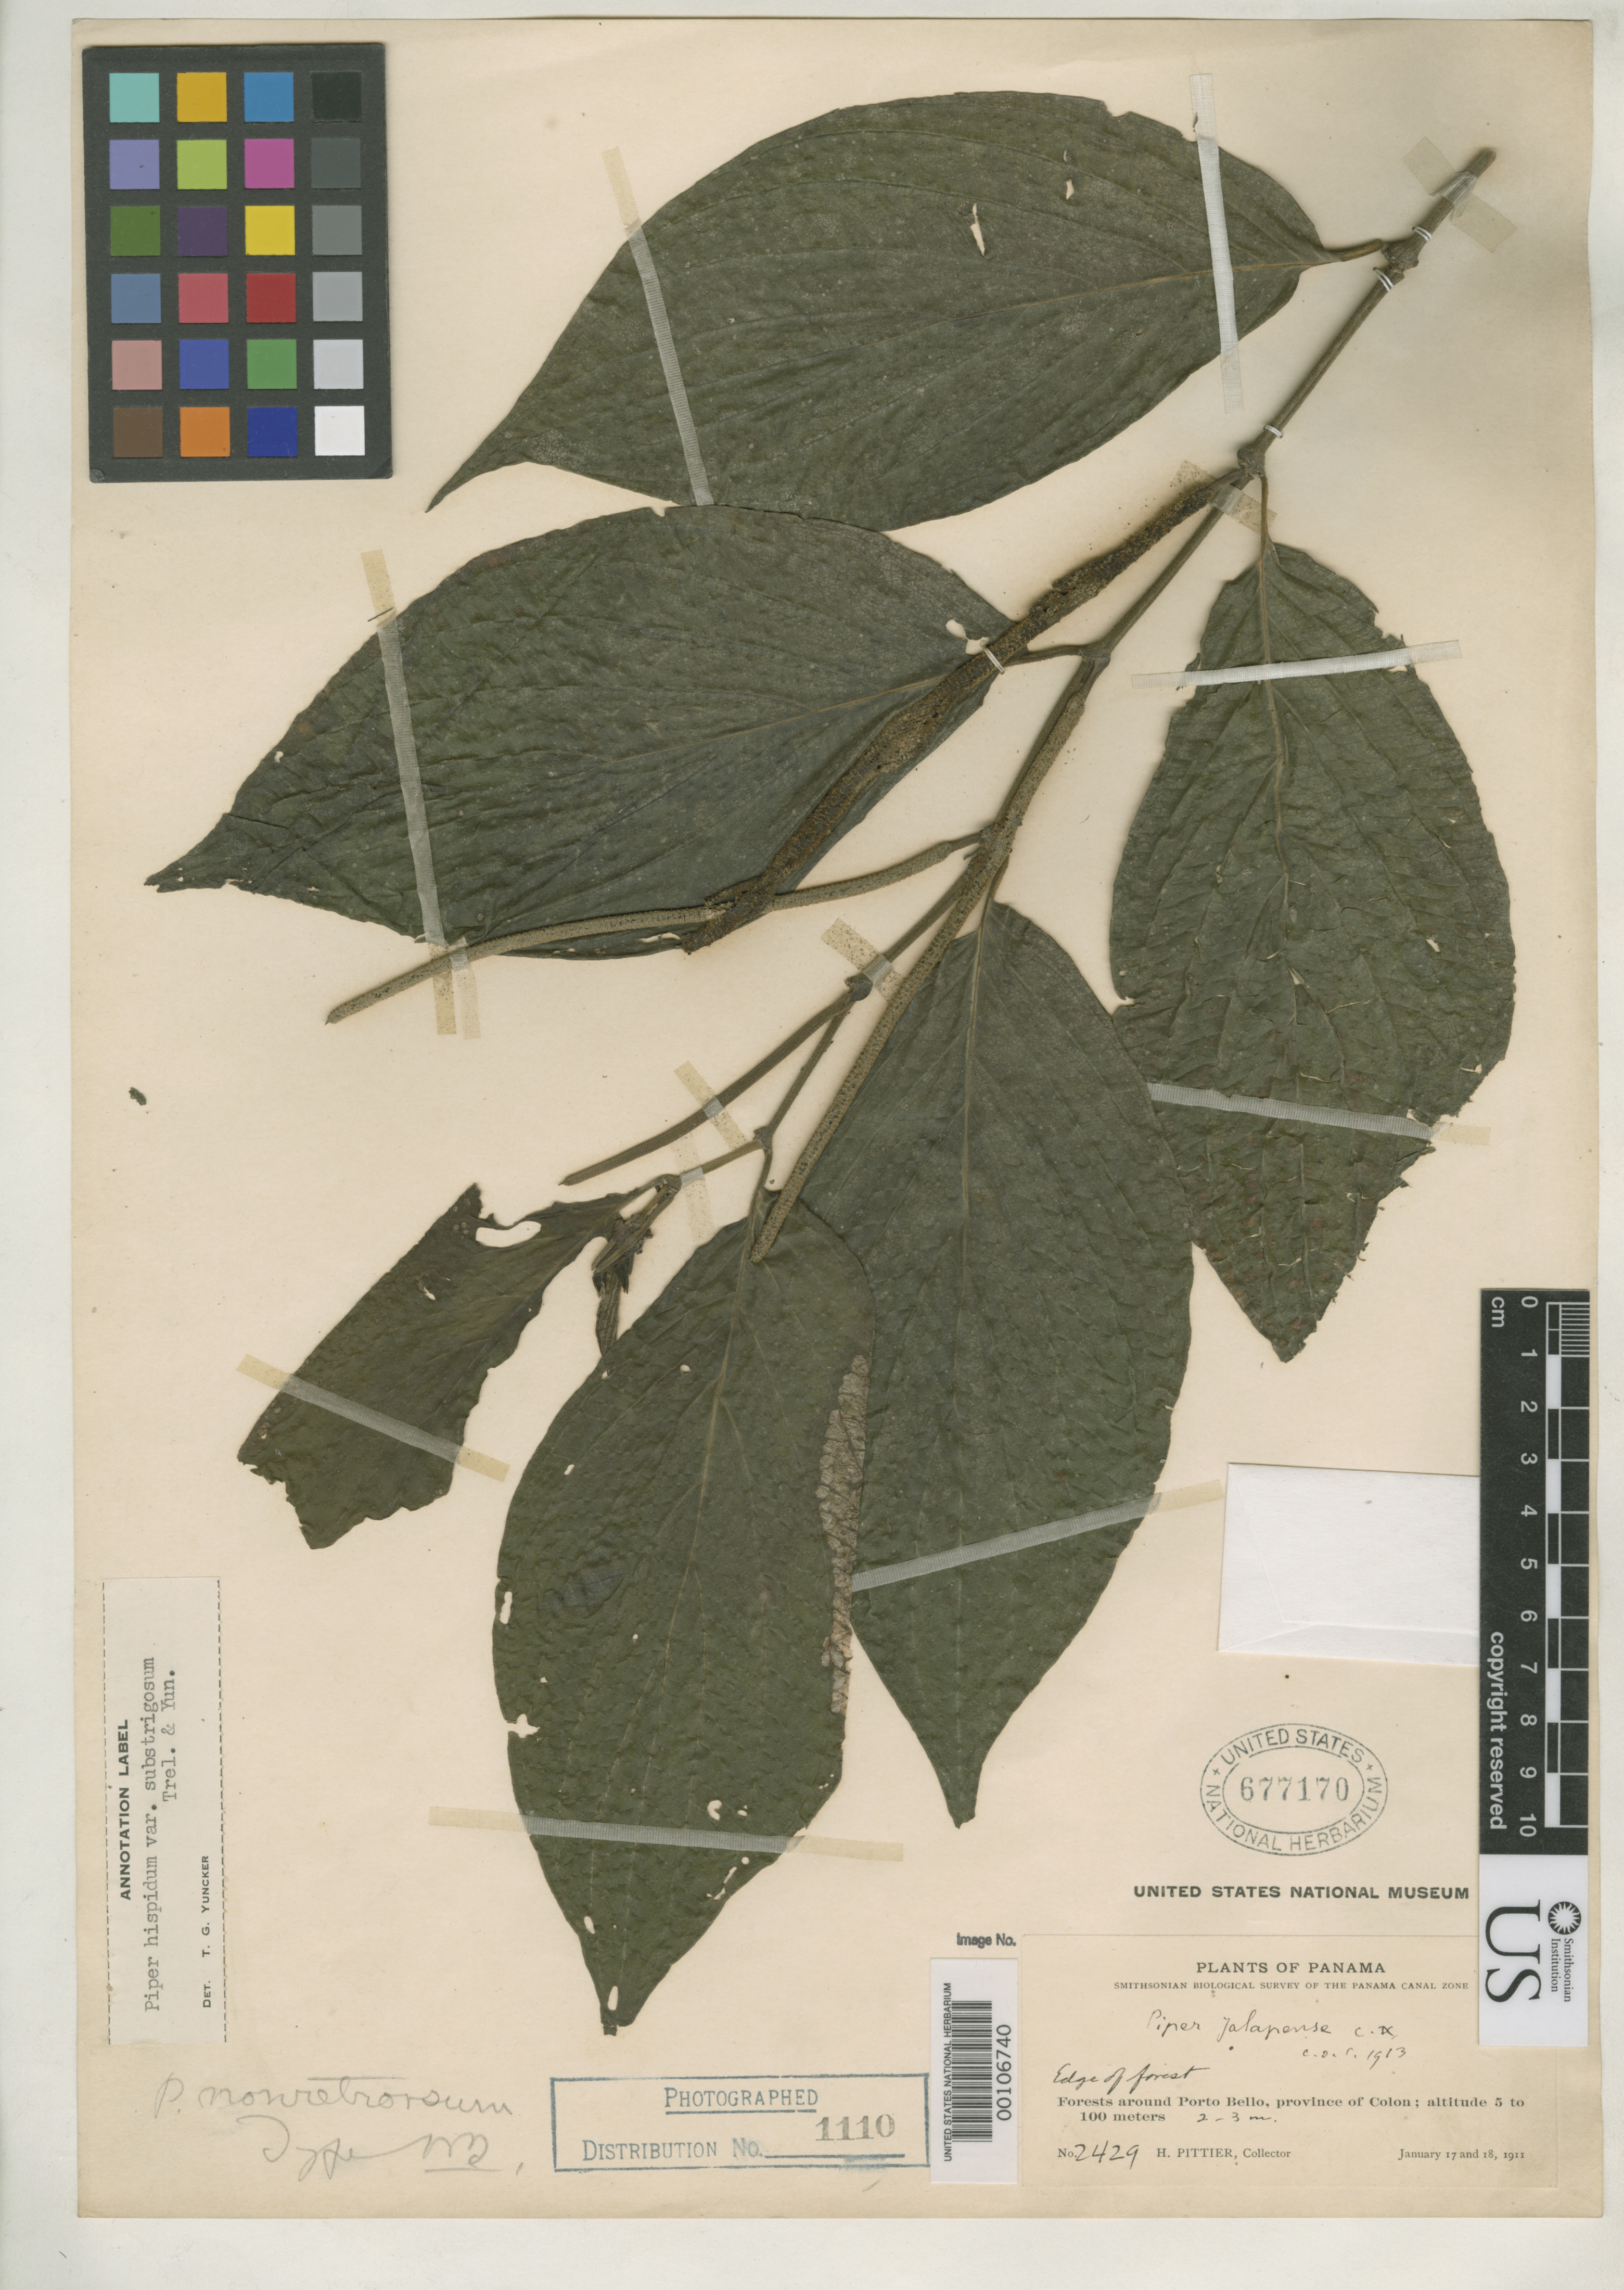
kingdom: Plantae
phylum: Tracheophyta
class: Magnoliopsida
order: Piperales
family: Piperaceae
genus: Piper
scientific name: Piper non-retrorsum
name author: Trel.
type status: Holotype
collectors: H. F. Pittier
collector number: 2429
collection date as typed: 17 Jan 1911 to 18 Jan 1911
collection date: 1911-01-17/1911-01-18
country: Panama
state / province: Colón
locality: Portobello.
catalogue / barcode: US 677170